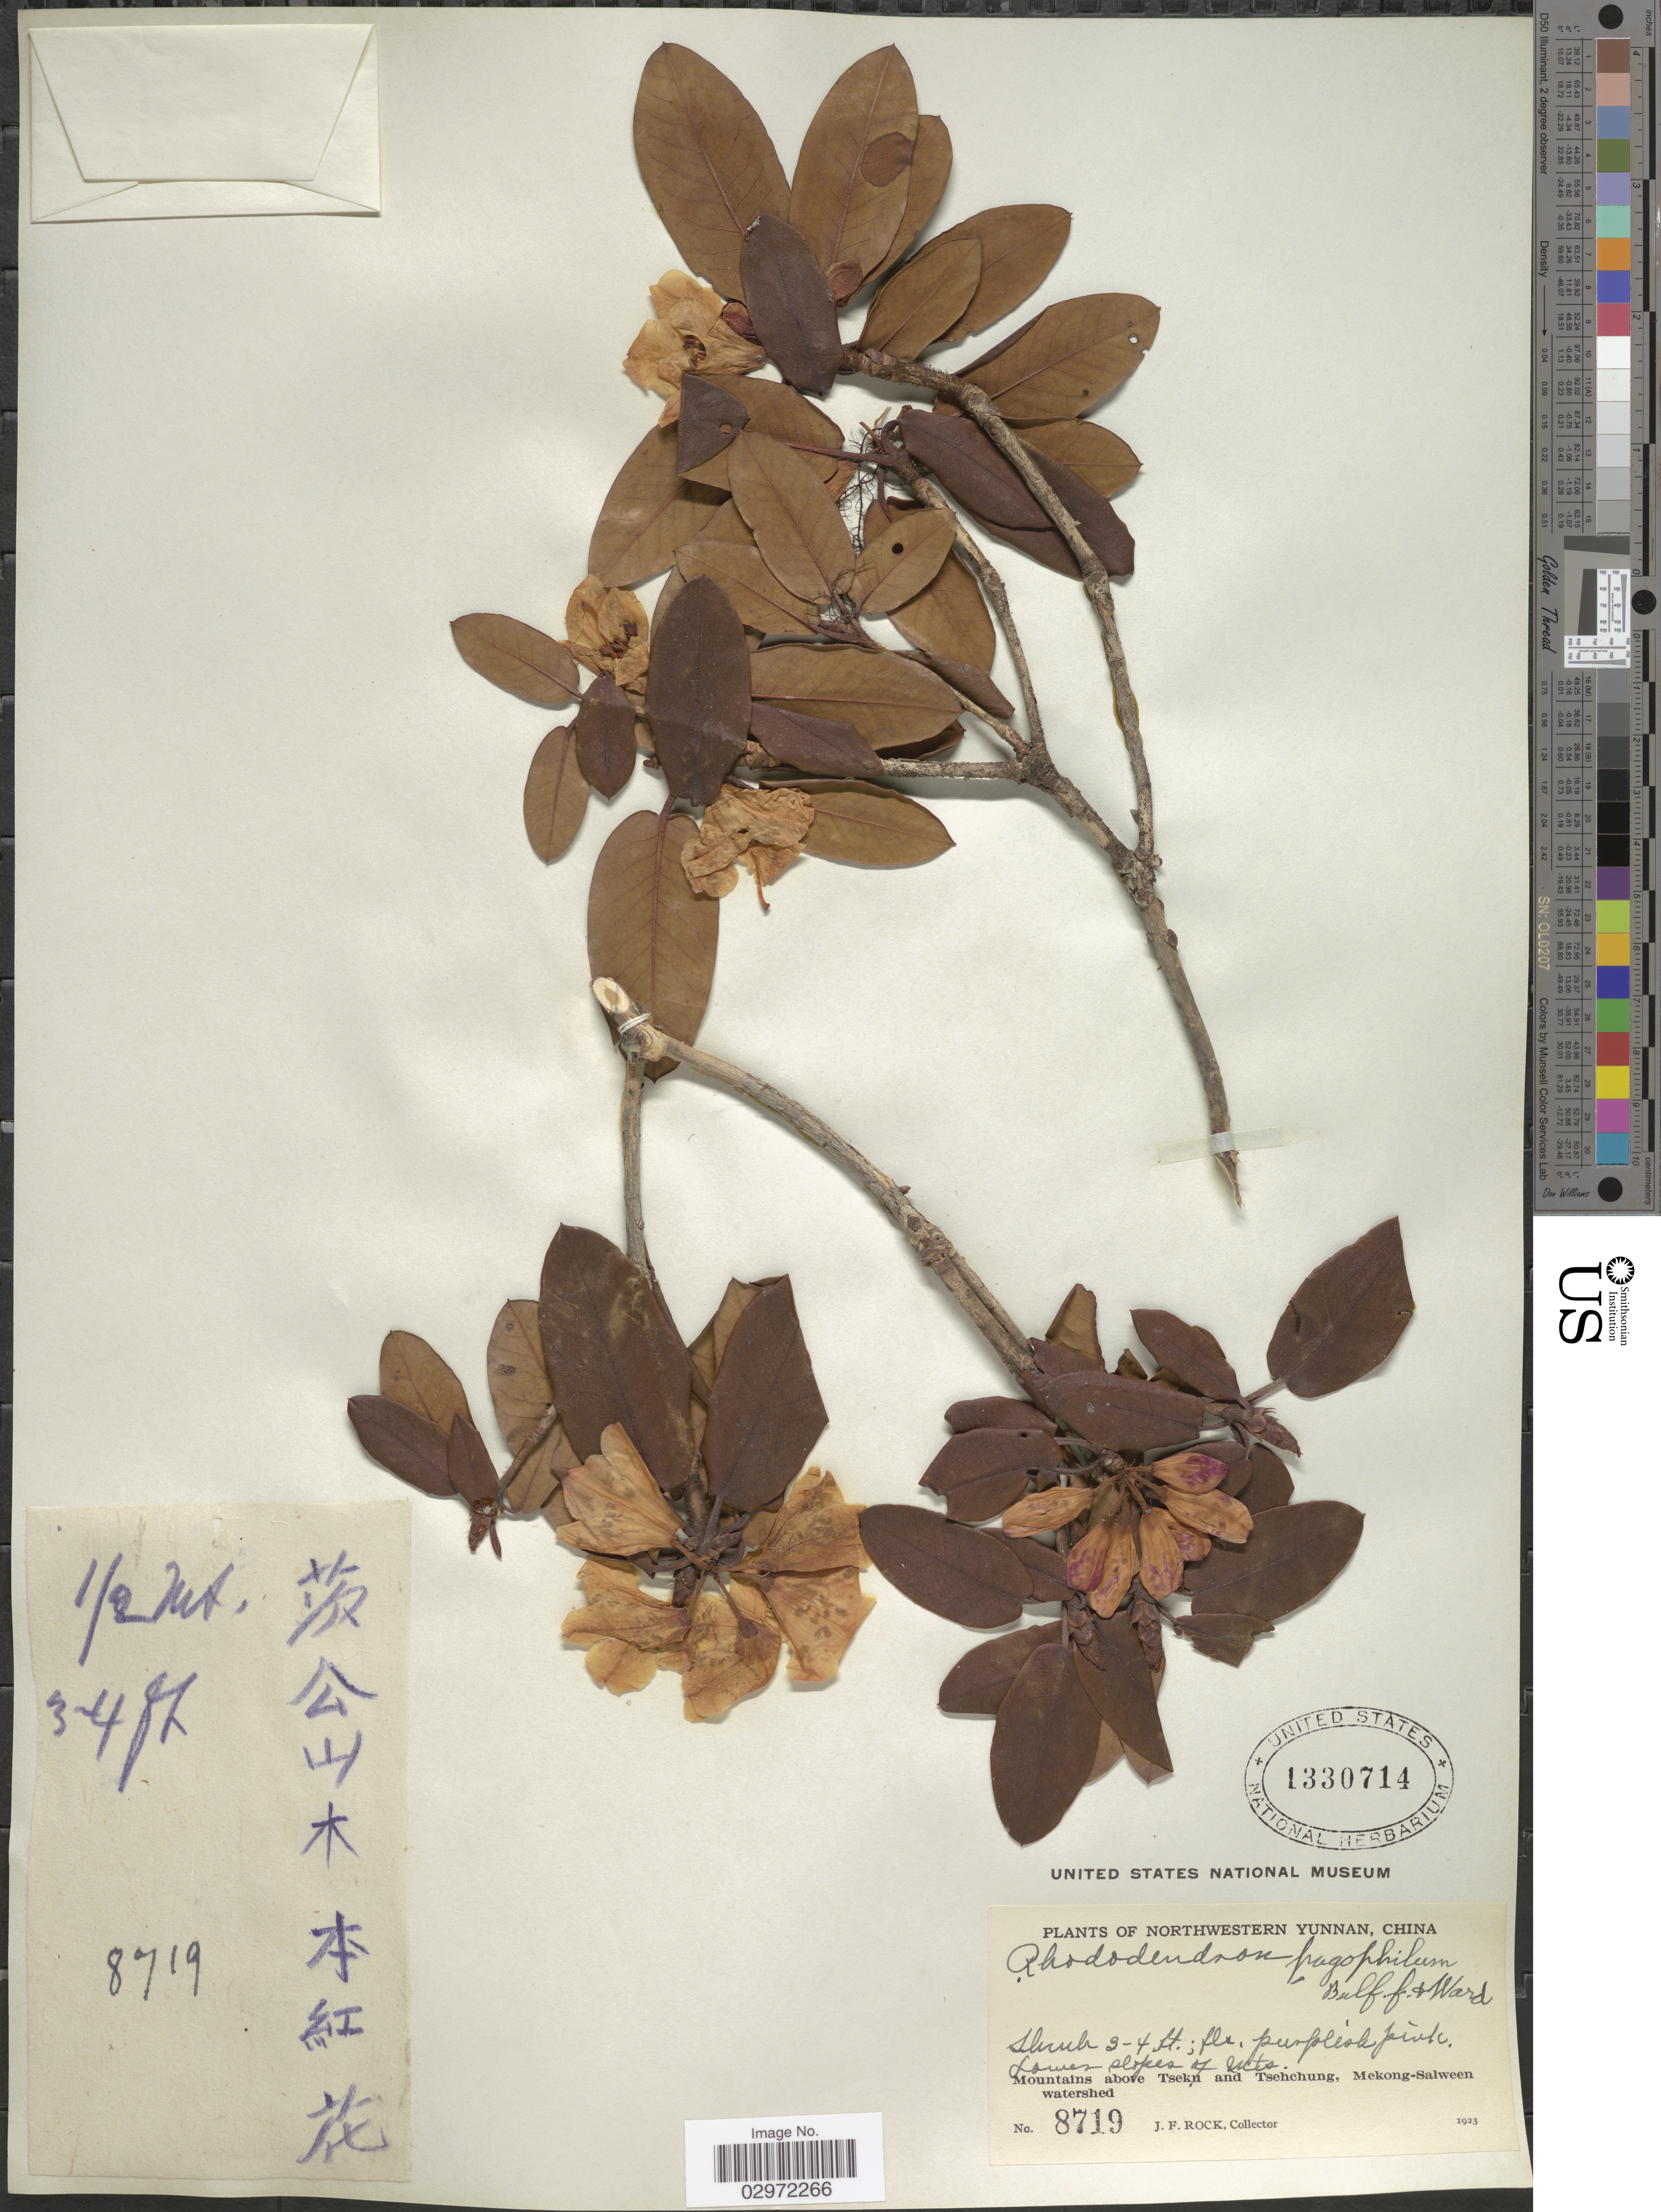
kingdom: Plantae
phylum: Tracheophyta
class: Magnoliopsida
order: Ericales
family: Ericaceae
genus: Rhododendron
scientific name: Rhododendron pagophilum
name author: Balf. f. & Kingdon-Ward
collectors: J. Rock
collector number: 8719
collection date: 1923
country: China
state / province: Yunnan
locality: Northwestern Yunnan, Mountains above Tseku and Tsehchung, Mekong-Salween watershed.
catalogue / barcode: US 1330714